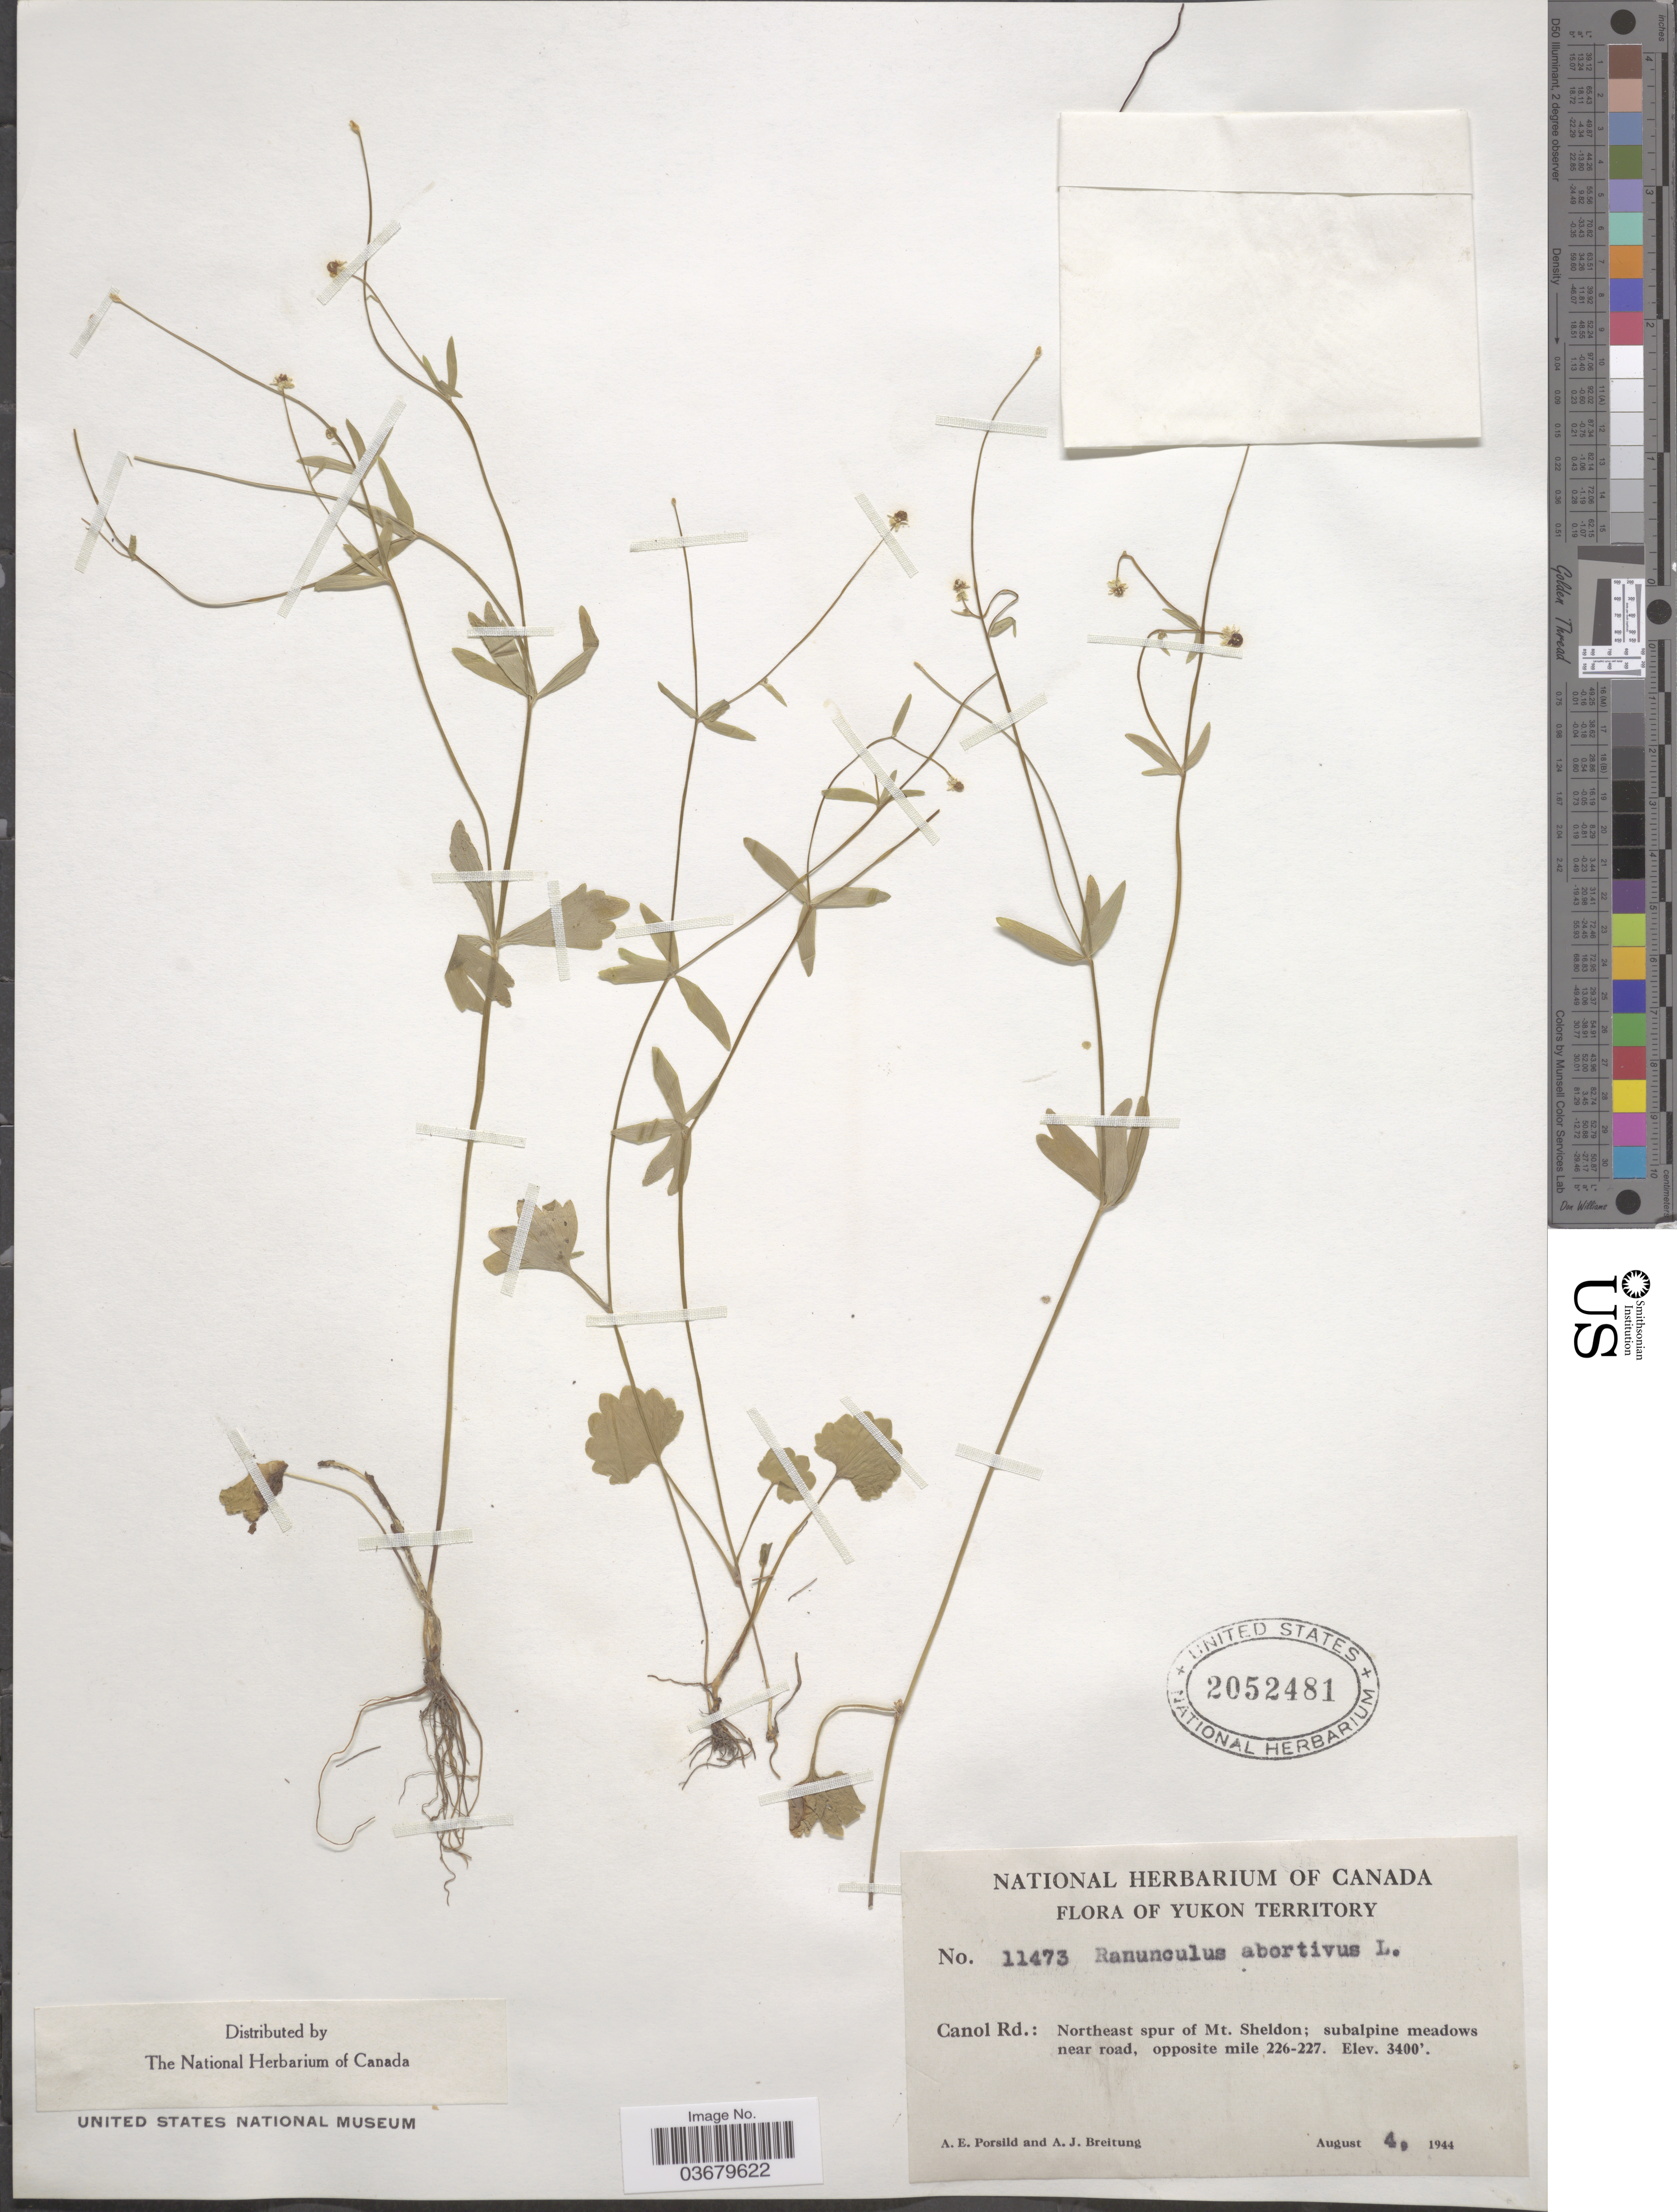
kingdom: Plantae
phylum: Tracheophyta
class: Magnoliopsida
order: Ranunculales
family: Ranunculaceae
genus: Ranunculus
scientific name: Ranunculus abortivus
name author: L.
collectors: A. E. Porsild & A. Breitung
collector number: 11473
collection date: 1944-08-04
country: Canada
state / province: Yukon Territory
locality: Canol Rd.: Northeast spur of Mt. Sheldon; subalpine meadows near road, opposite mile 226-227.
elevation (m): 1036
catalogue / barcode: US 2054281